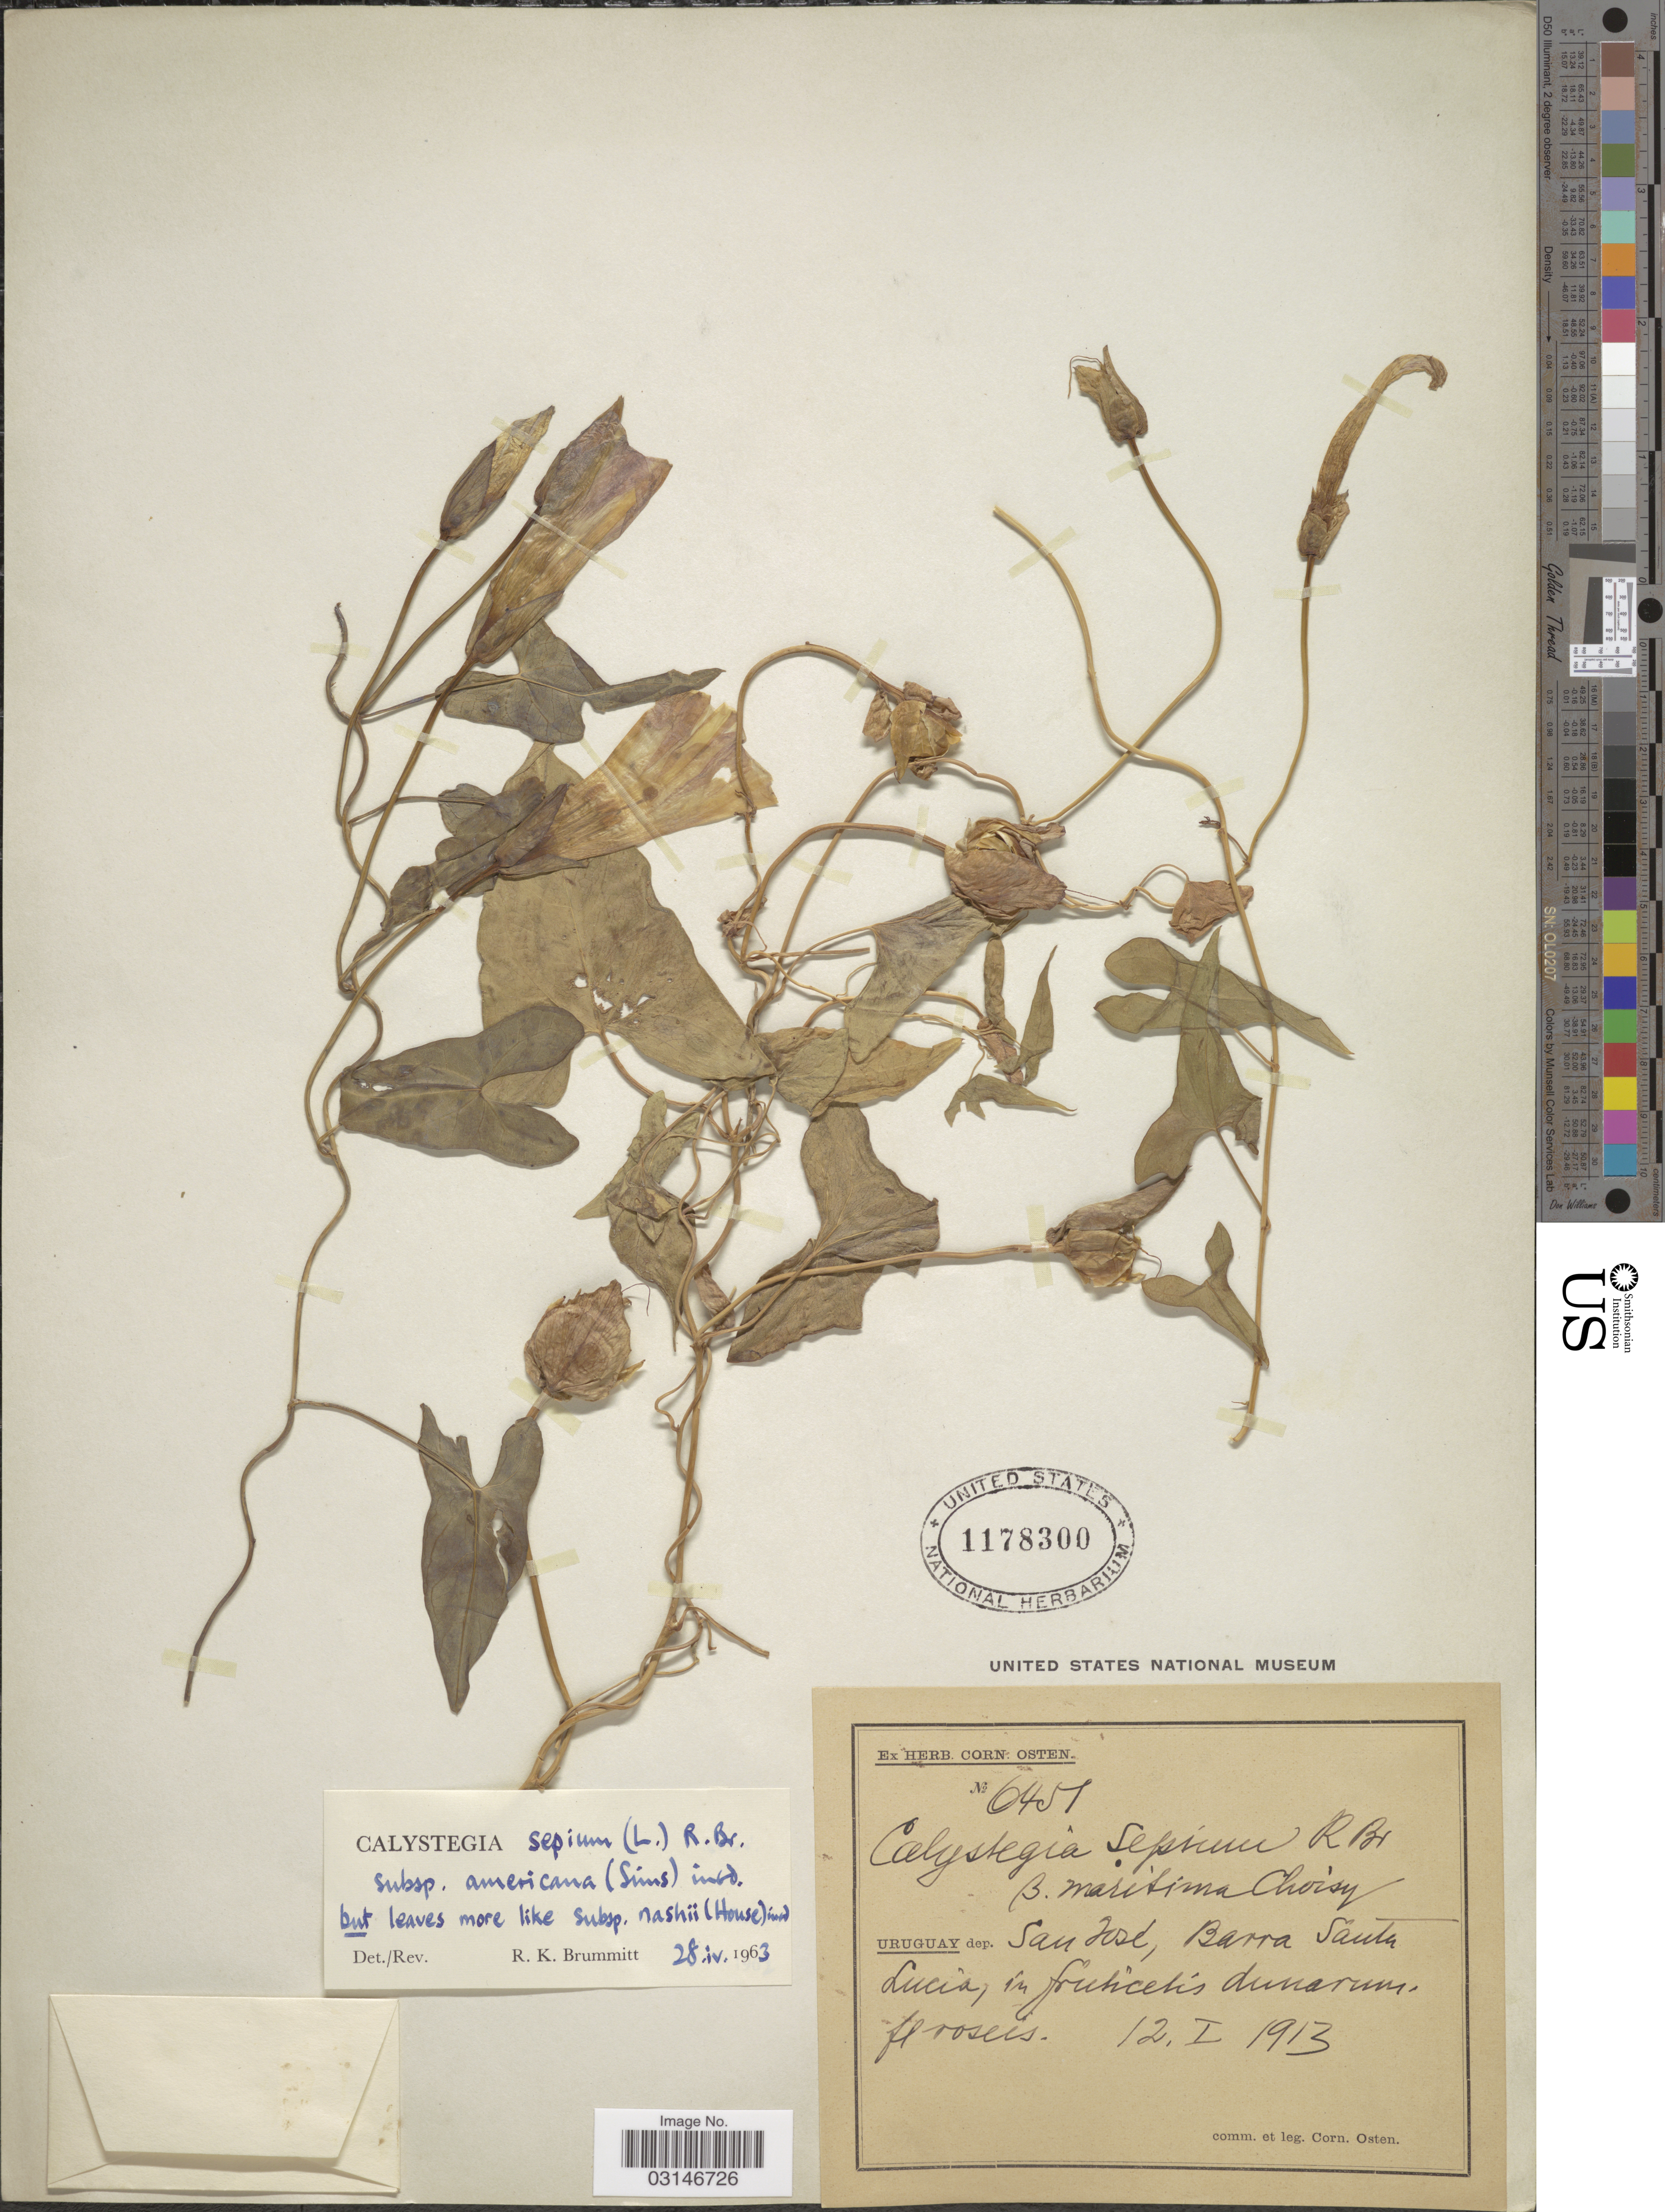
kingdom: Plantae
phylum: Tracheophyta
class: Magnoliopsida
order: Solanales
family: Convolvulaceae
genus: Calystegia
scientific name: Calystegia sepium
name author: (L.) R. Br.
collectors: C. Osten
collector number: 6451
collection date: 1913-01-12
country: Uruguay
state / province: San Jose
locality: Dep. San José, Barra Santa Lucia.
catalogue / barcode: US 1178300